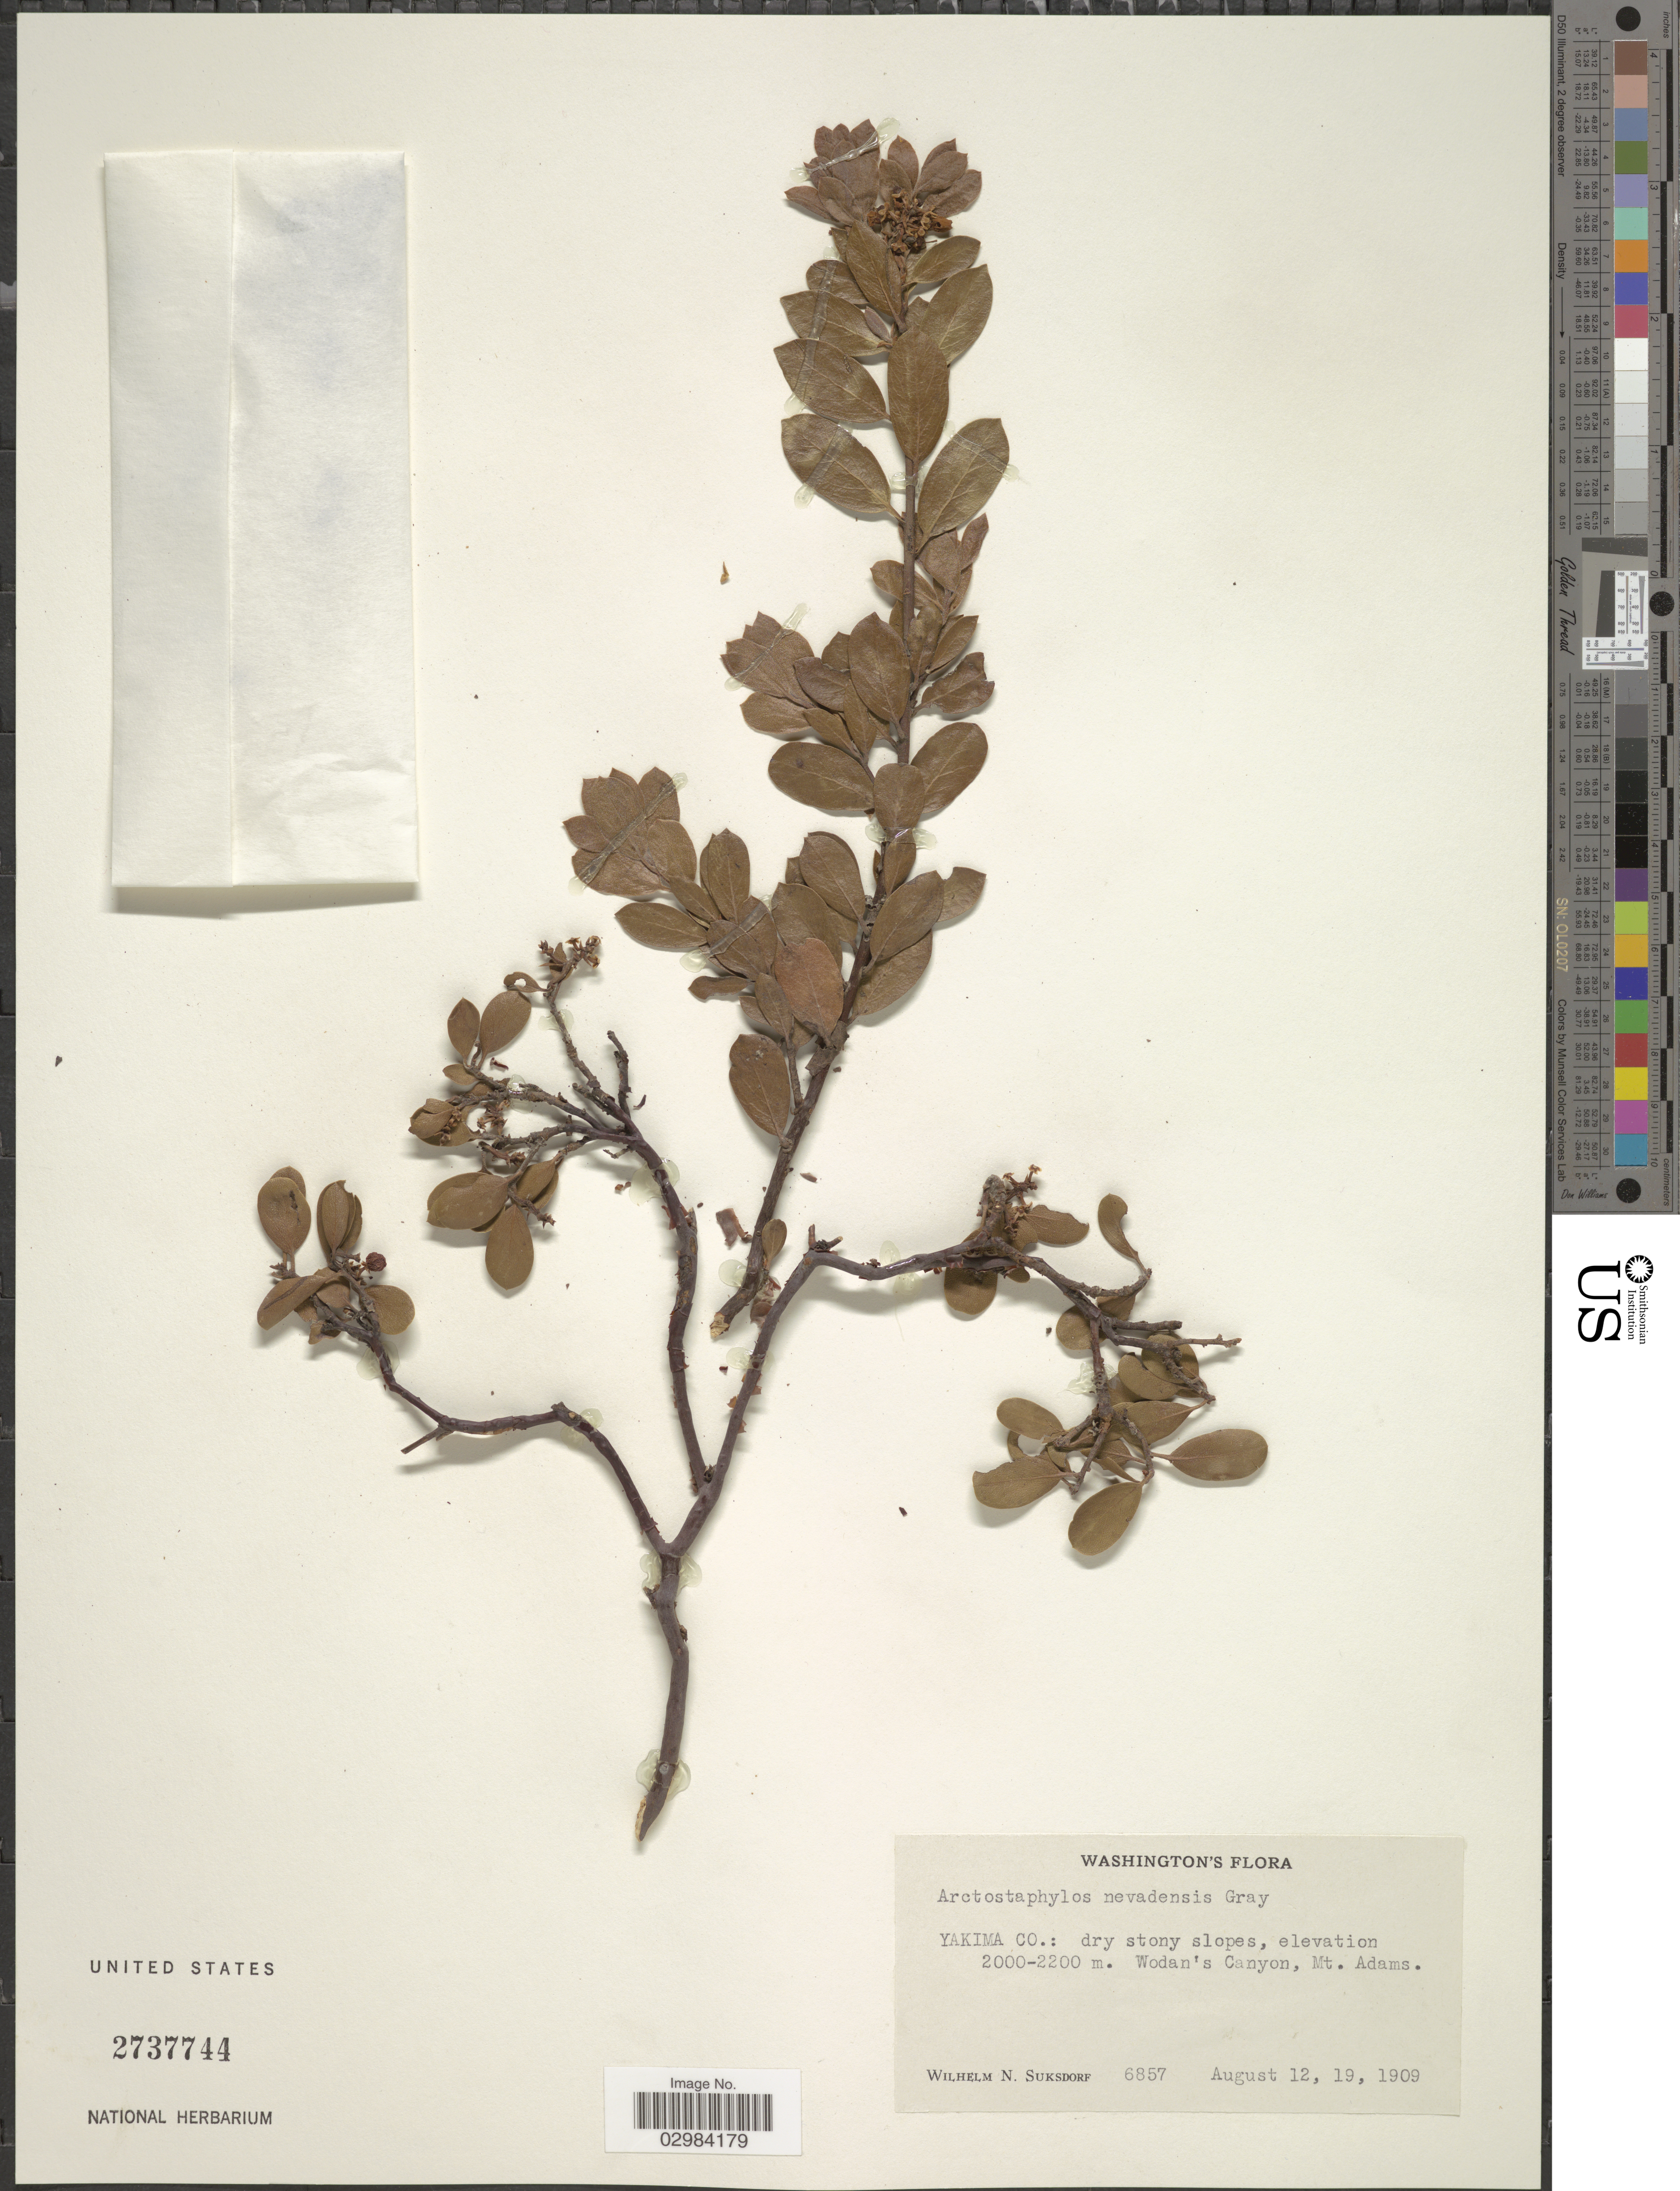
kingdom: Plantae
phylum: Tracheophyta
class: Magnoliopsida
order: Ericales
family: Ericaceae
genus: Arctostaphylos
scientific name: Arctostaphylos nevadensis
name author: A. Gray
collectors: W. N. Suksdorf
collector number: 6857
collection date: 1909-08-12/1909-08-19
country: United States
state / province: Washington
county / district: Yakima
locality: Yakima Co., Wodan's Canyon, Mt. Adams.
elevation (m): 2000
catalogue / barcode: US 2737744